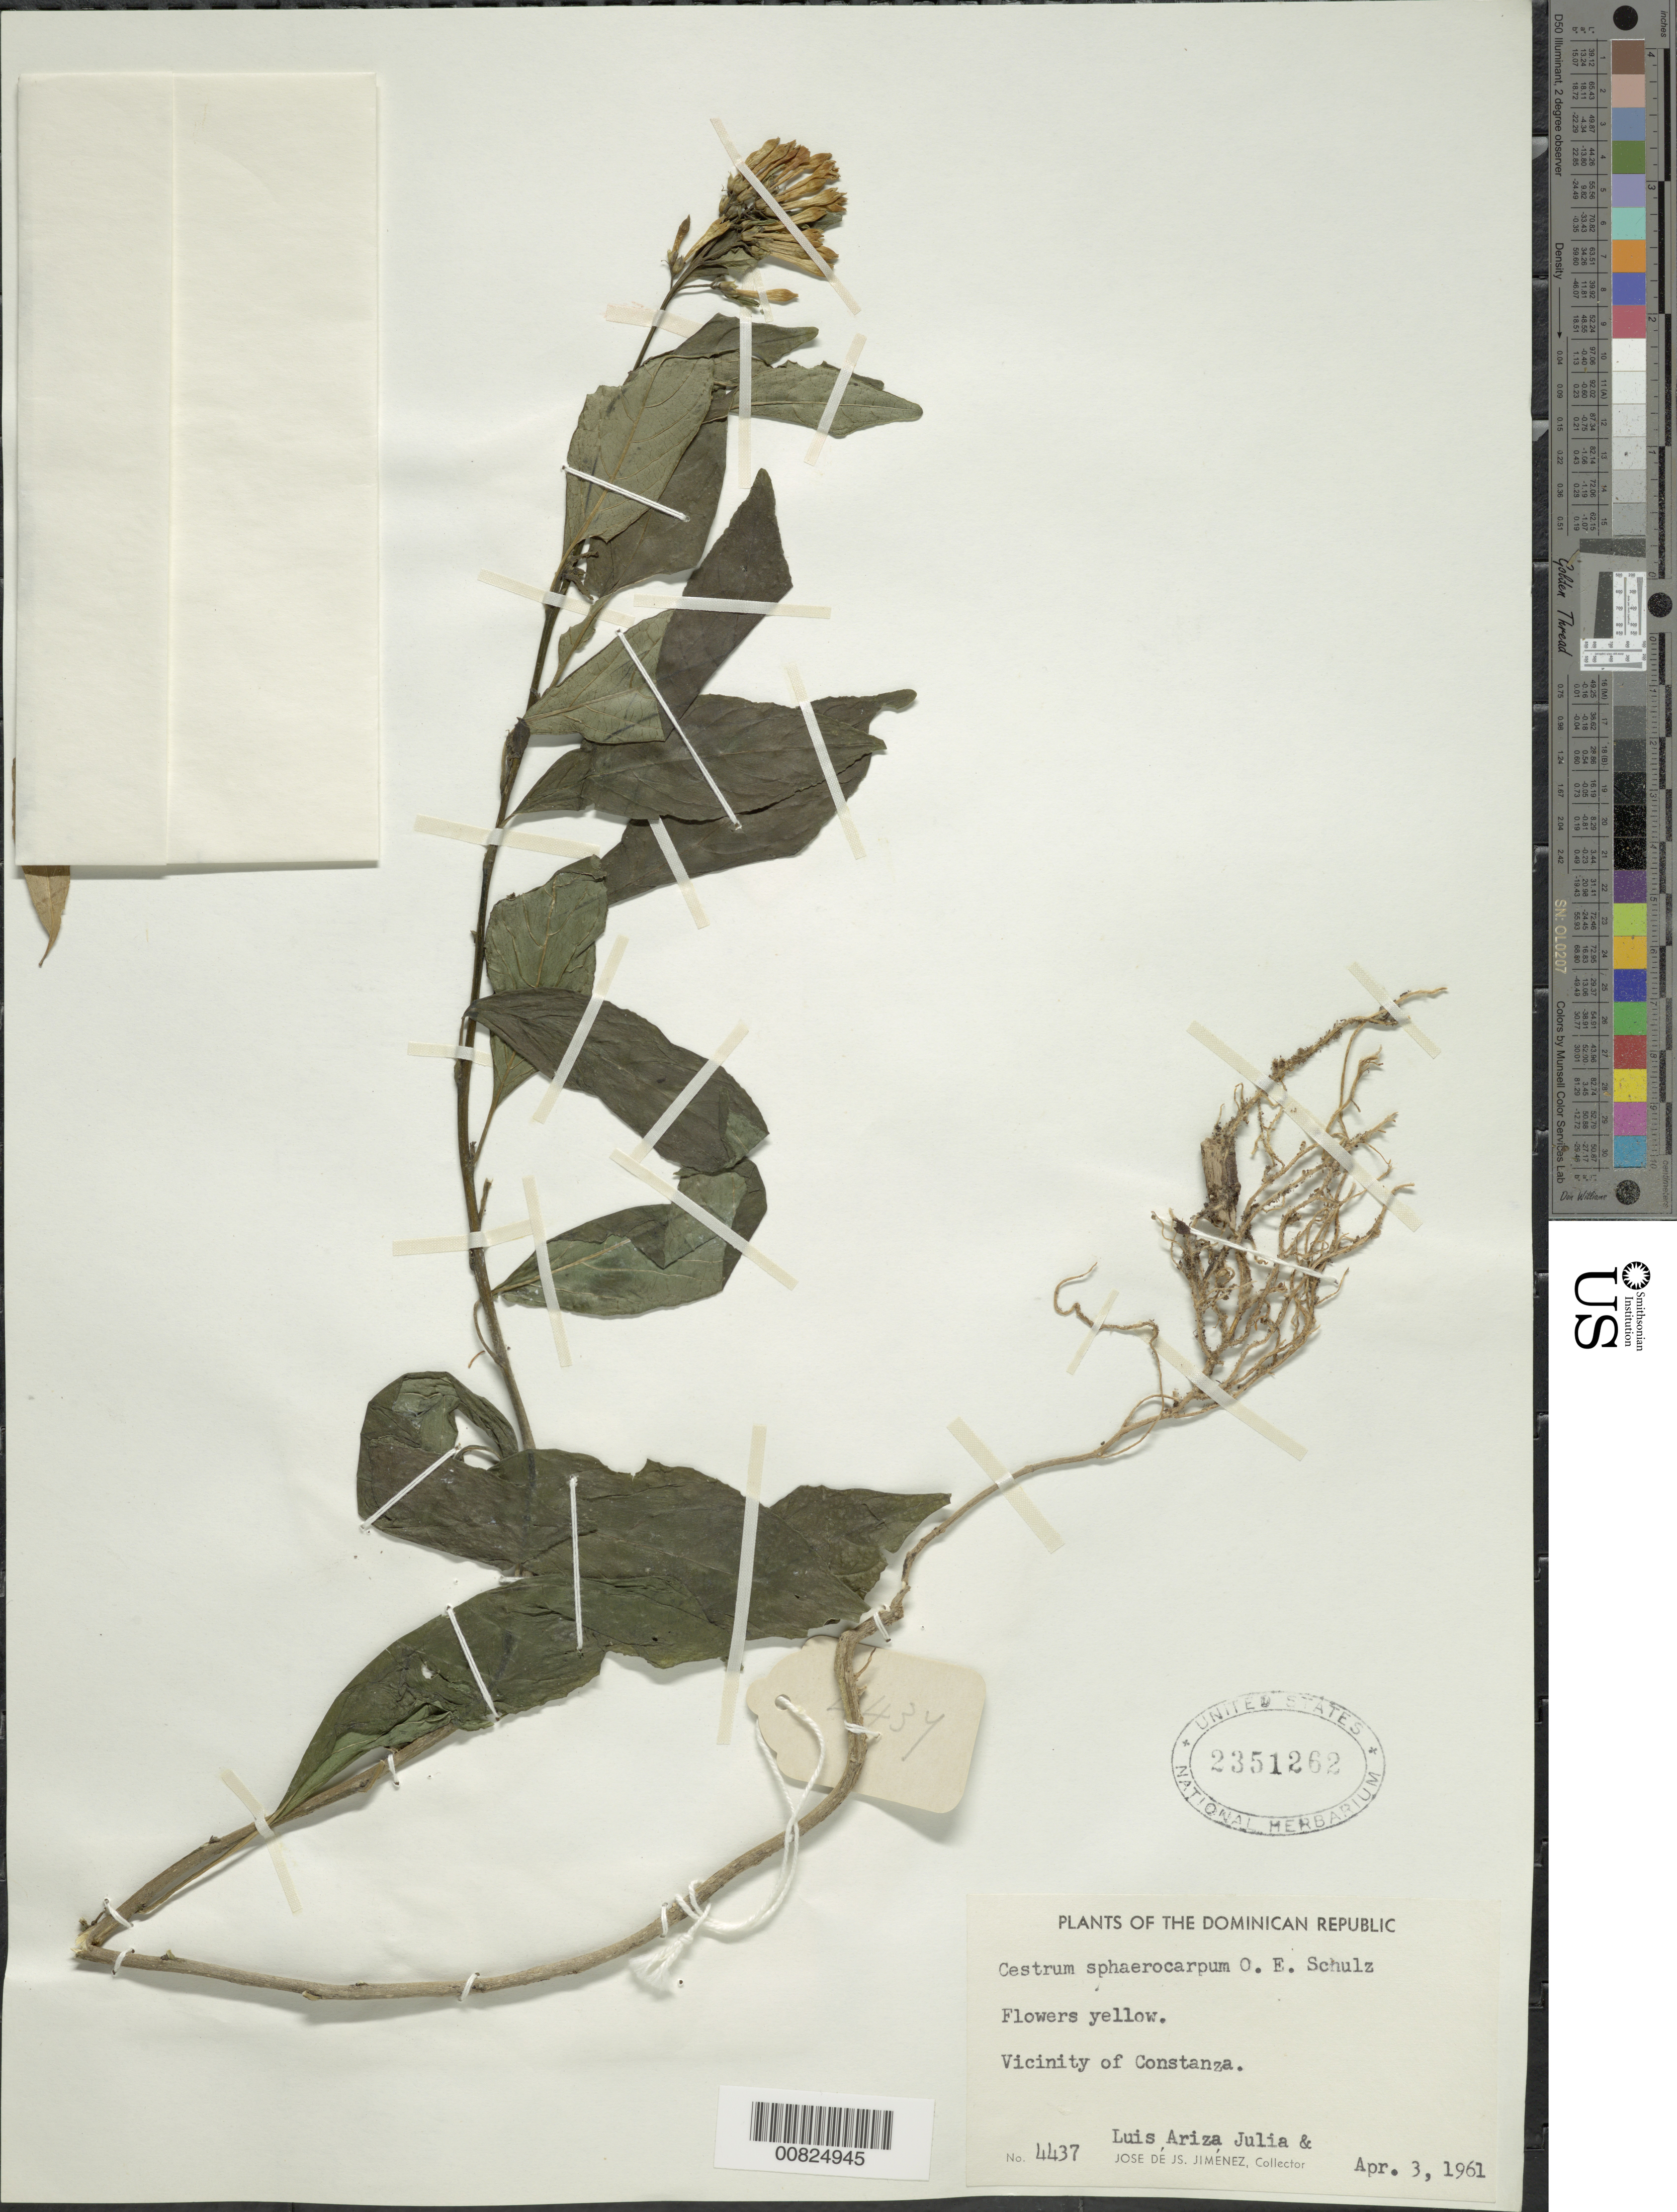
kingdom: Plantae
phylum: Tracheophyta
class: Magnoliopsida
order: Solanales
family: Solanaceae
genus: Cestrum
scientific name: Cestrum sphaerocarpum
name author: O.E. Schulz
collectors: J. J. Jiménez Almonte & L. Ariza-Julia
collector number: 4437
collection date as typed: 03 Apr 1961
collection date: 1961-04-03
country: Dominican Republic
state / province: La Vega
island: Hispaniola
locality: Vicinity of Constanza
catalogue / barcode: US 2351262